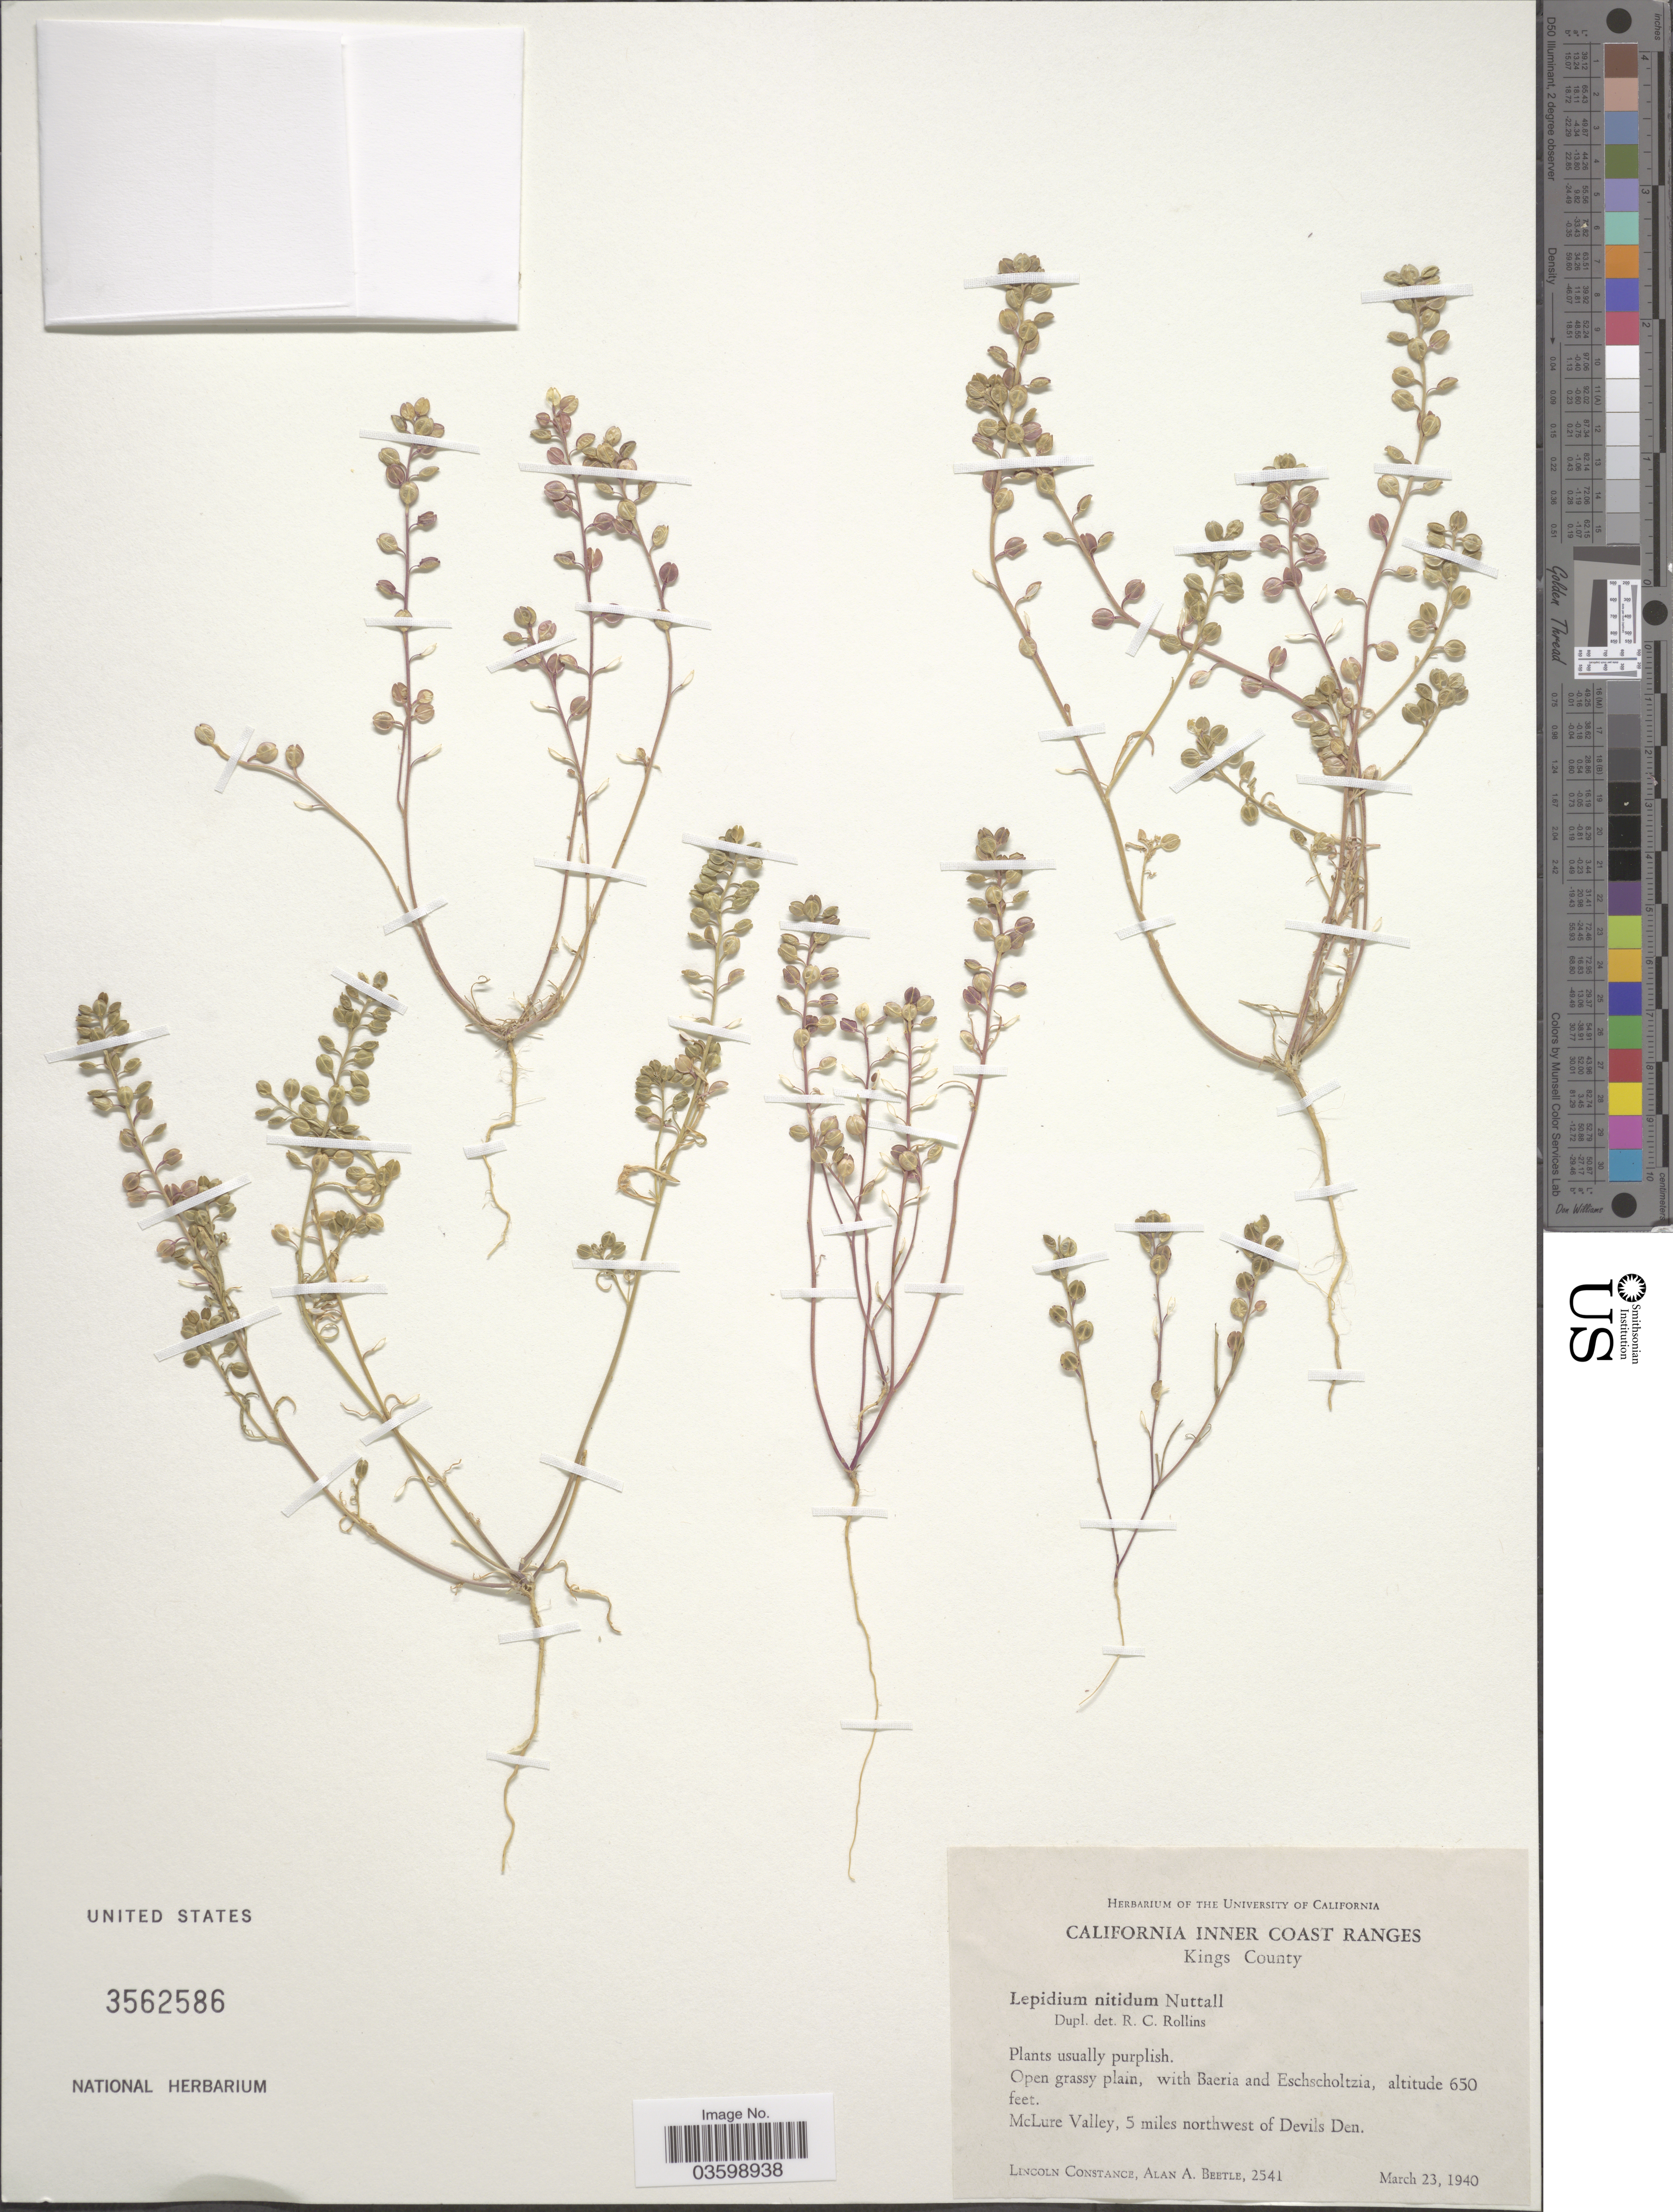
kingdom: Plantae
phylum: Tracheophyta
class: Magnoliopsida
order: Brassicales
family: Brassicaceae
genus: Lepidium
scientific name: Lepidium nitidum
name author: Nutt.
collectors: L. Constance & A. A. Beetle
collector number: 2541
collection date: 1940-03-23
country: United States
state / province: California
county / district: Kings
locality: California Inner Coast Ranges. Kings County. McLure Valley, 5 miles northwest of Devils Den.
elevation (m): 198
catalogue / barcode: US 3562586